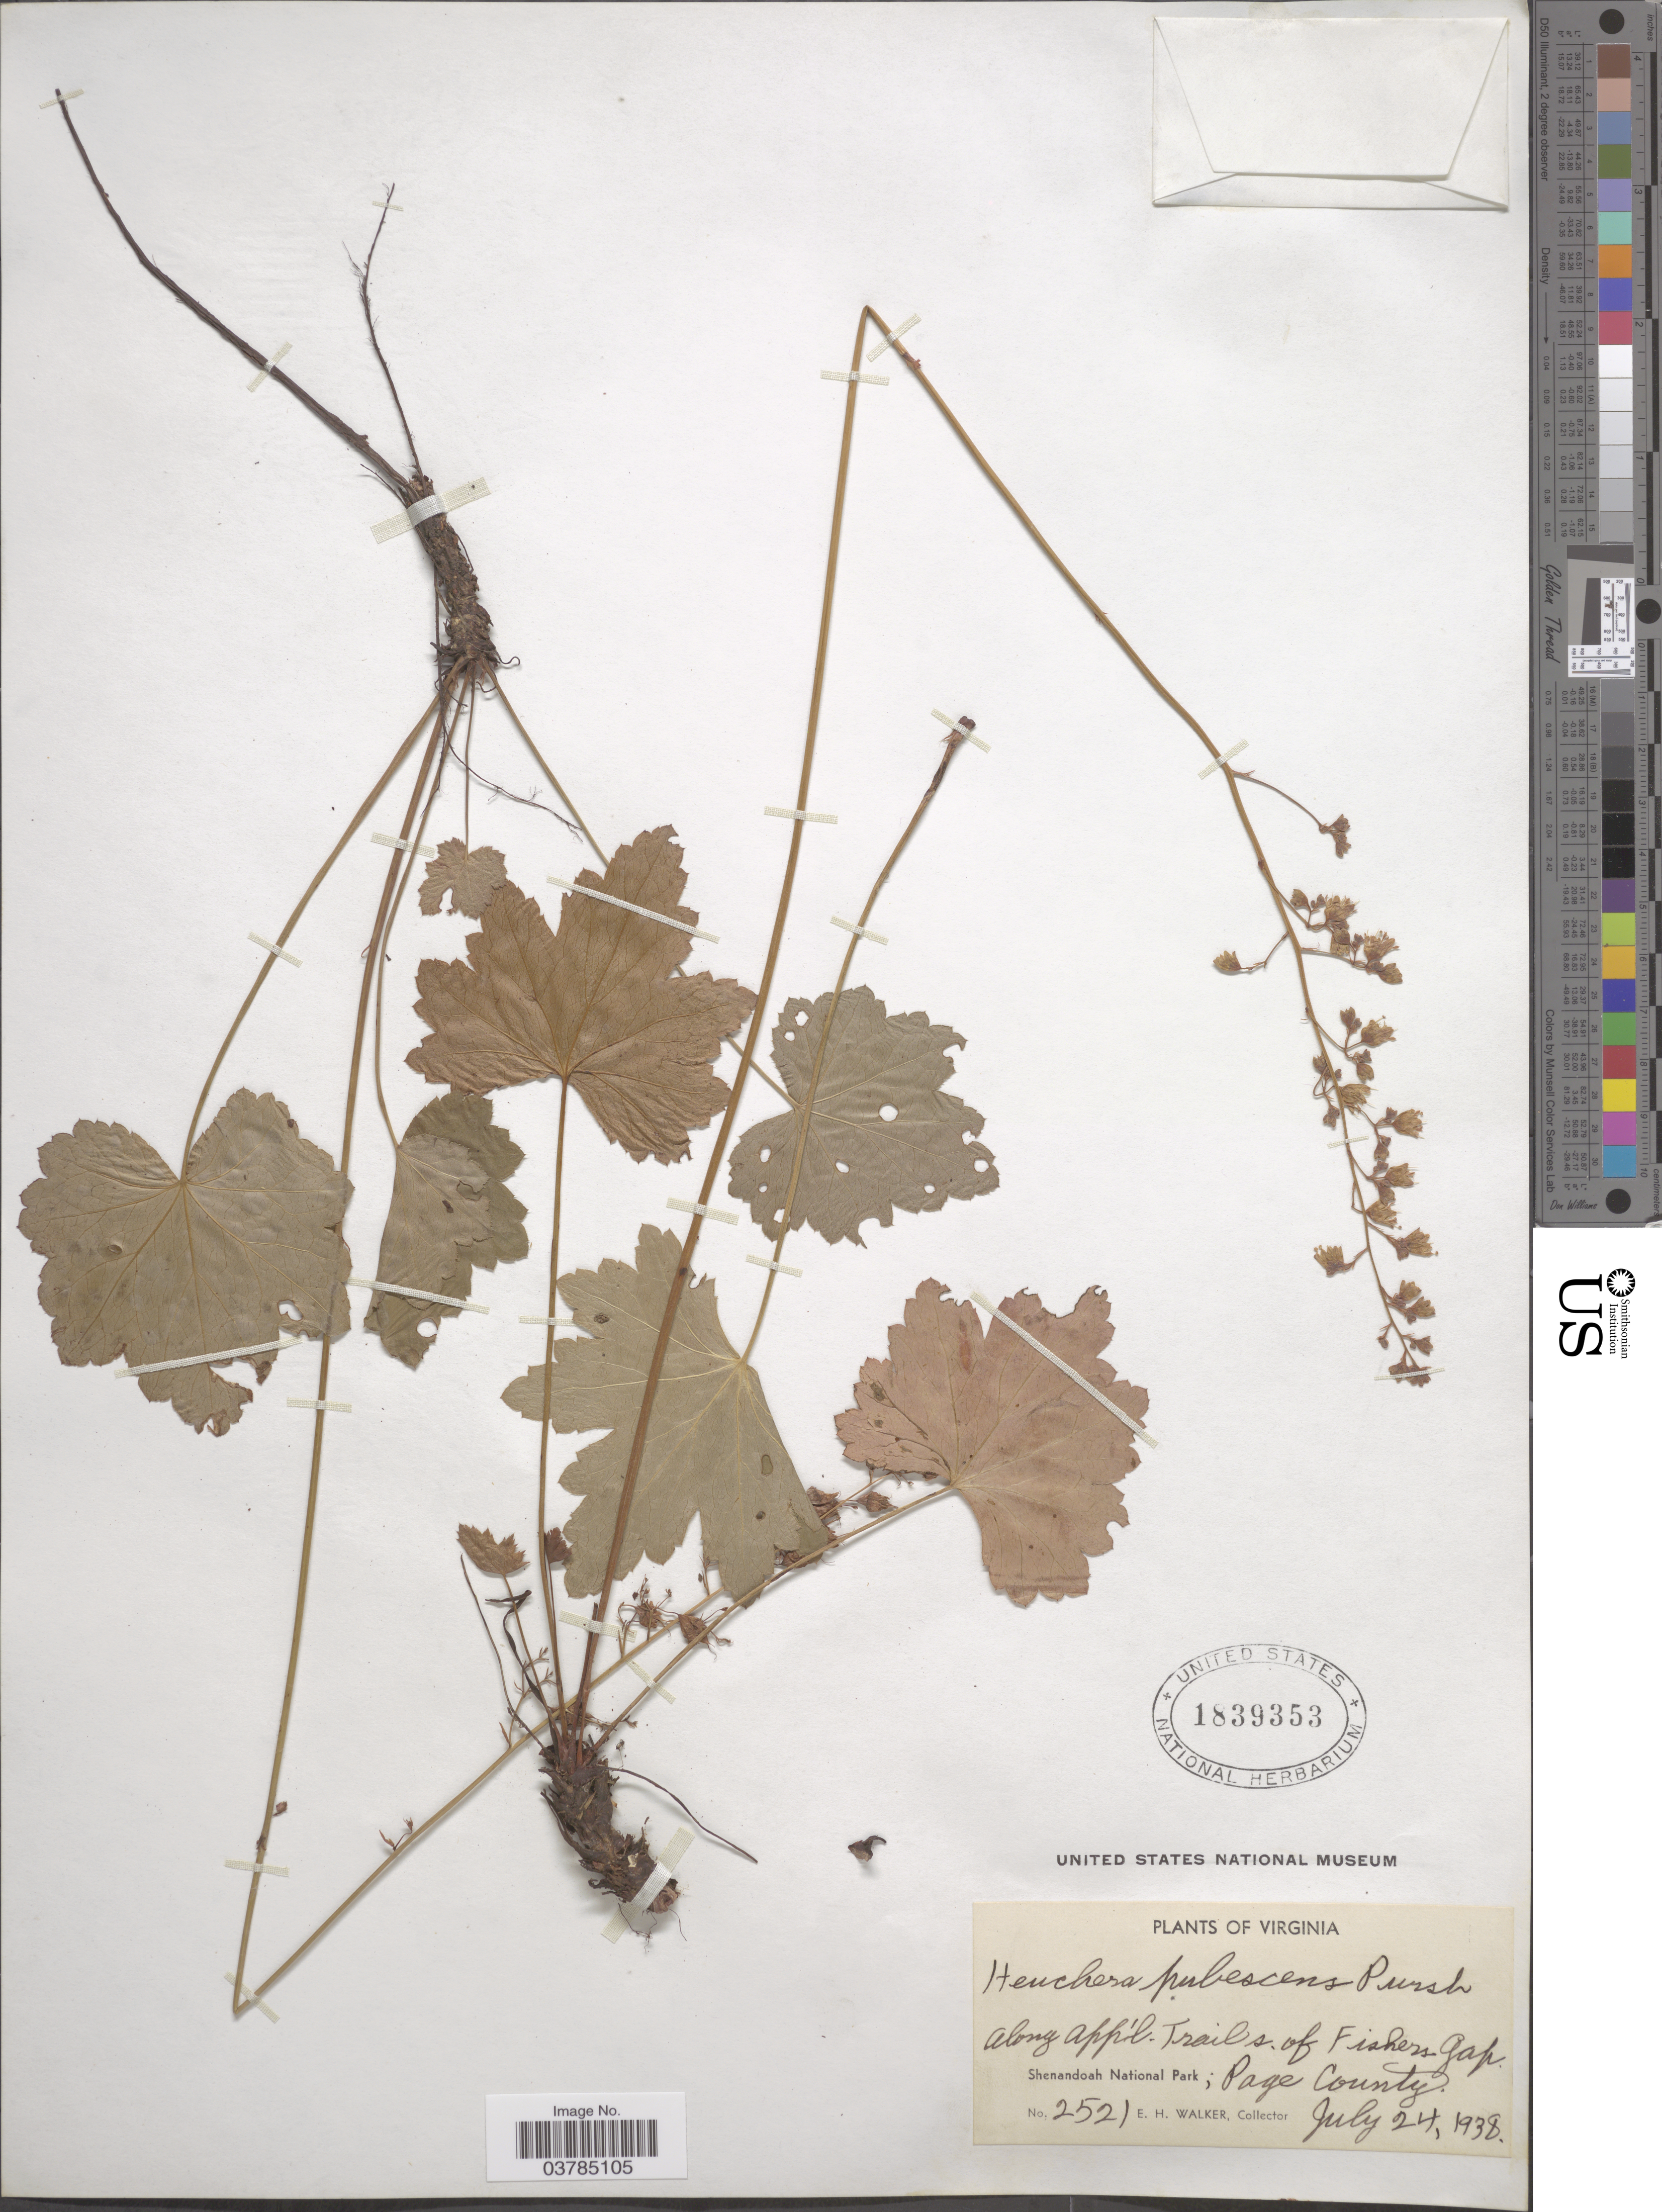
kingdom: Plantae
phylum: Tracheophyta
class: Magnoliopsida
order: Saxifragales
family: Saxifragaceae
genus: Heuchera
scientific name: Heuchera pubescens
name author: Pursh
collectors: E. H. Walker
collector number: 2521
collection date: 1938-07-24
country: United States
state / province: Virginia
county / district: Page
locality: Along App'l. Trail s. of Fishers Gap. Shenandoah National Park; Page County.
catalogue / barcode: US 1839353